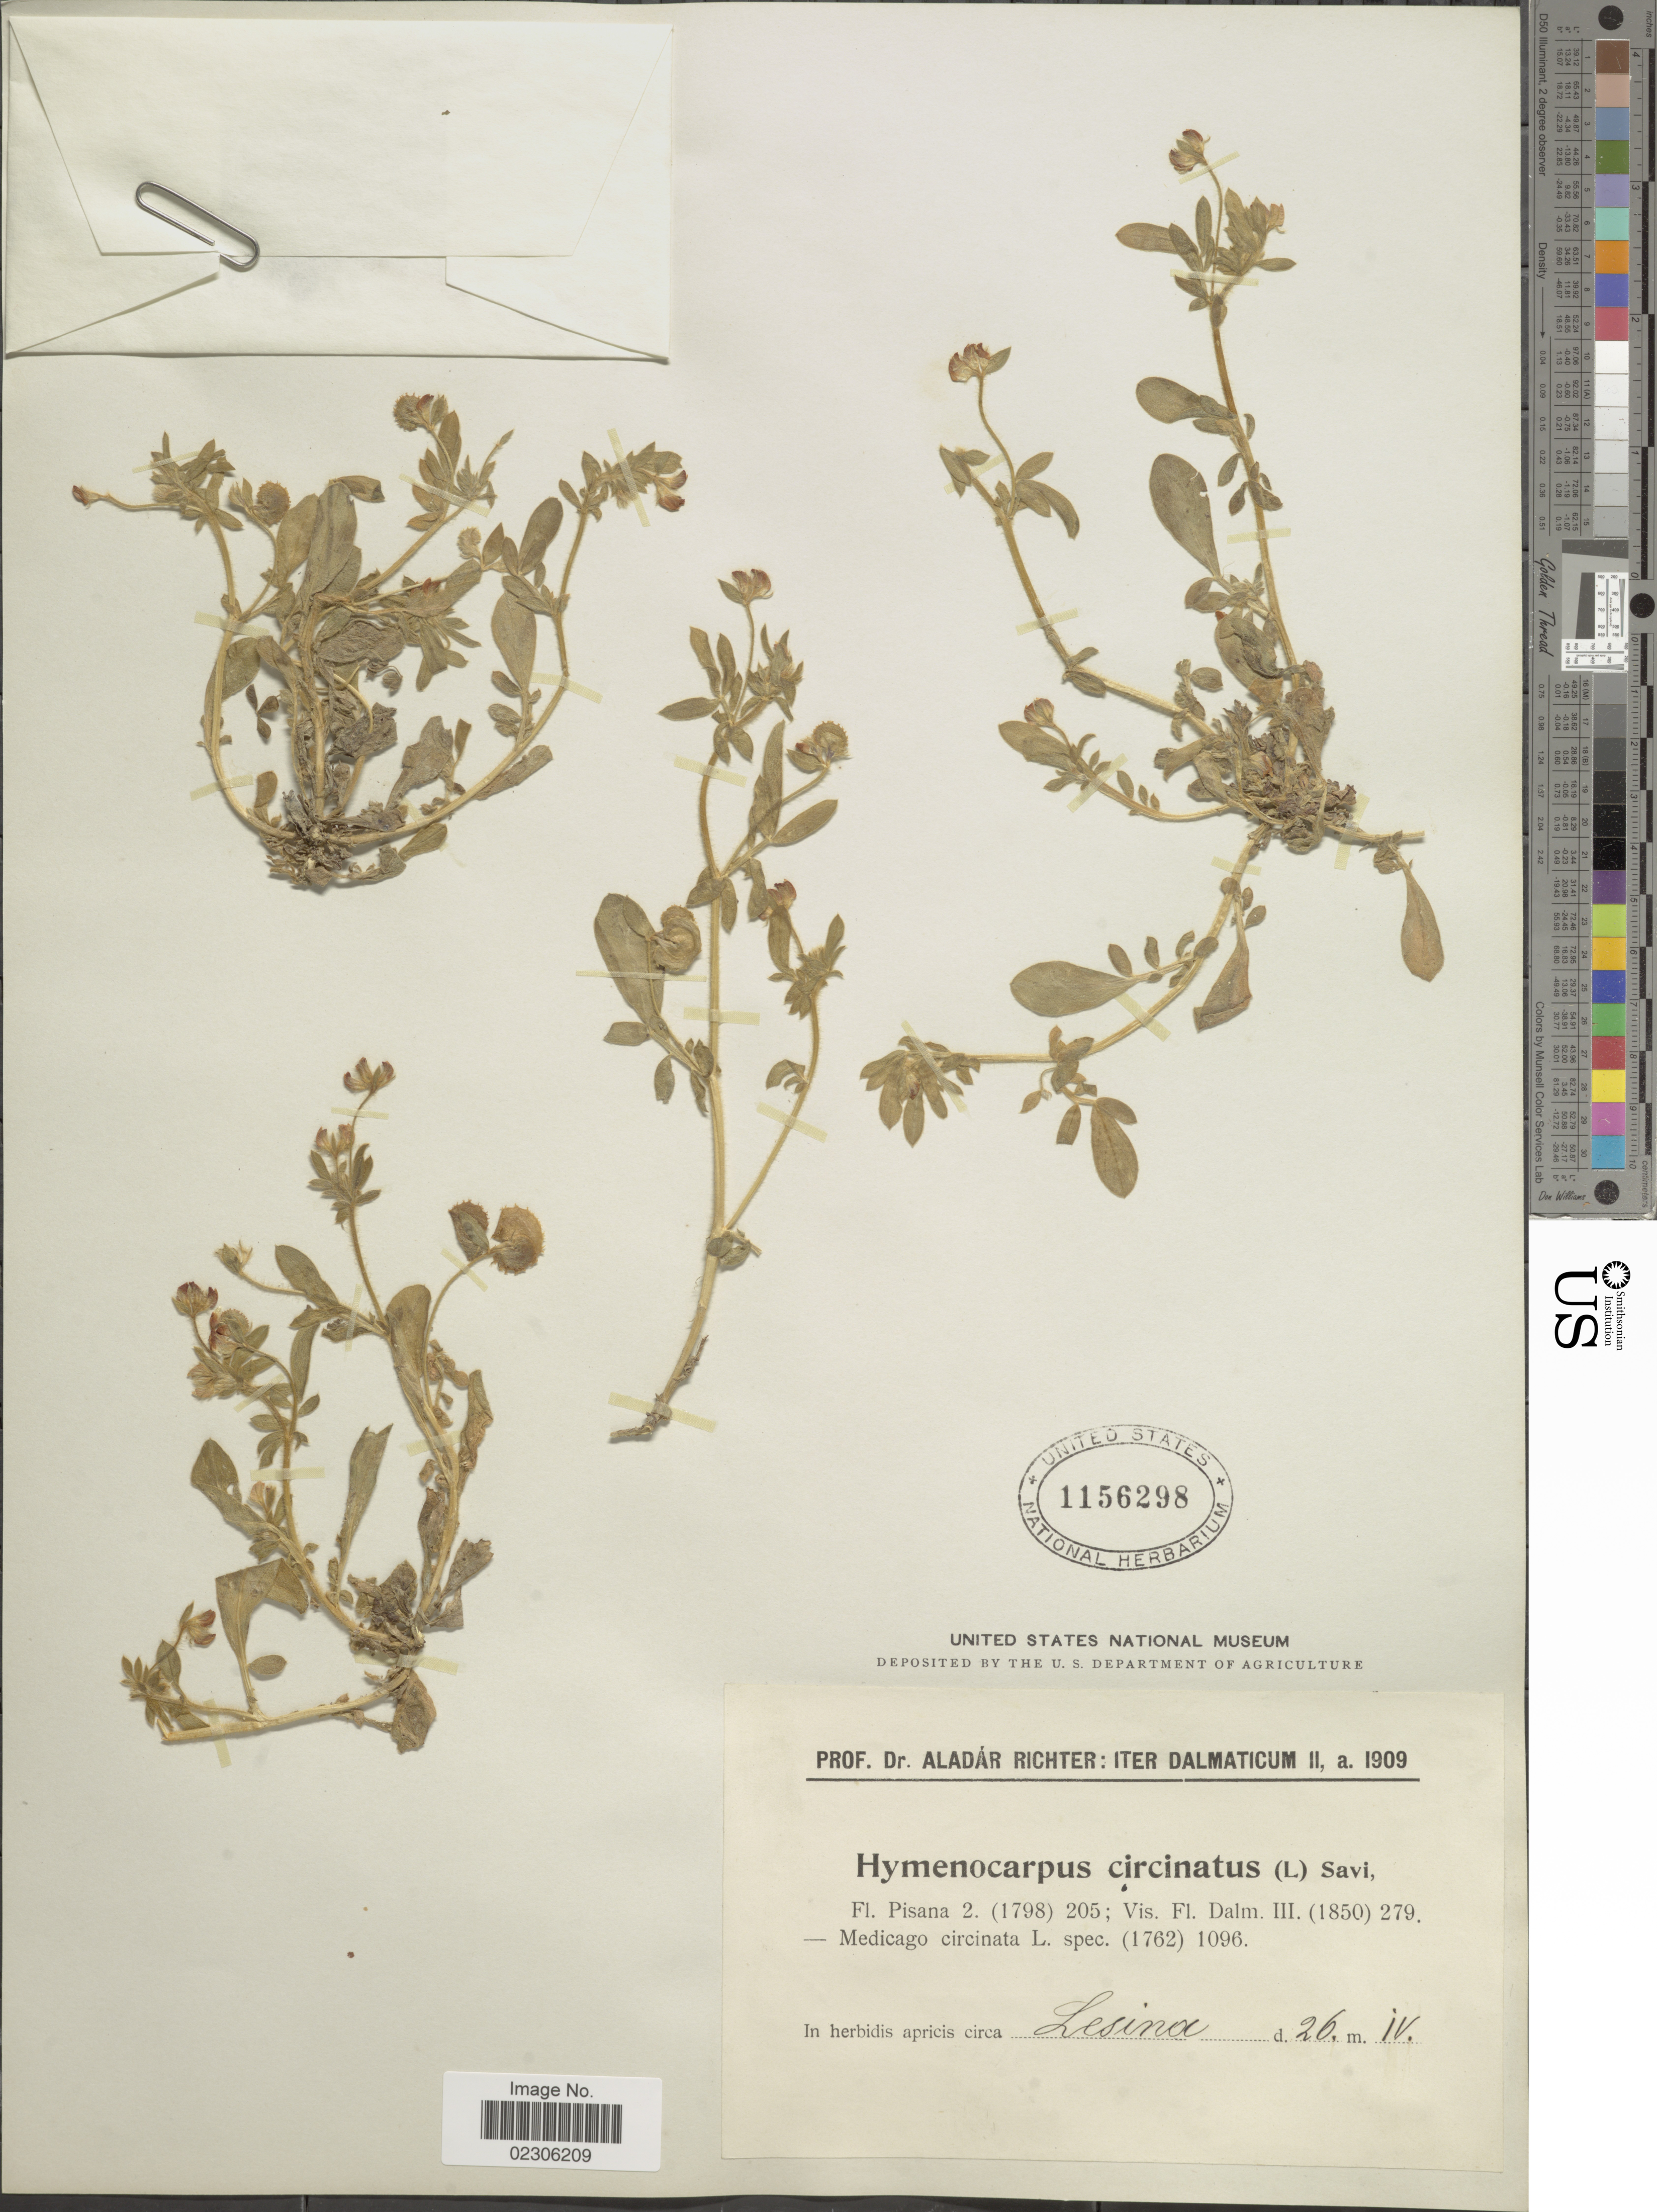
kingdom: Plantae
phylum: Tracheophyta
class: Magnoliopsida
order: Fabales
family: Fabaceae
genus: Hymenocarpos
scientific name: Hymenocarpos circinnatus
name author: (L.) Savi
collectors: V. A. Richter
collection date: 1909-04-26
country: Italy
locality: Iter Dalmaticum, Fl. Pisana, Medihcago circinata L. spec., In herbidis apricis circa Lesina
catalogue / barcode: US 1156298